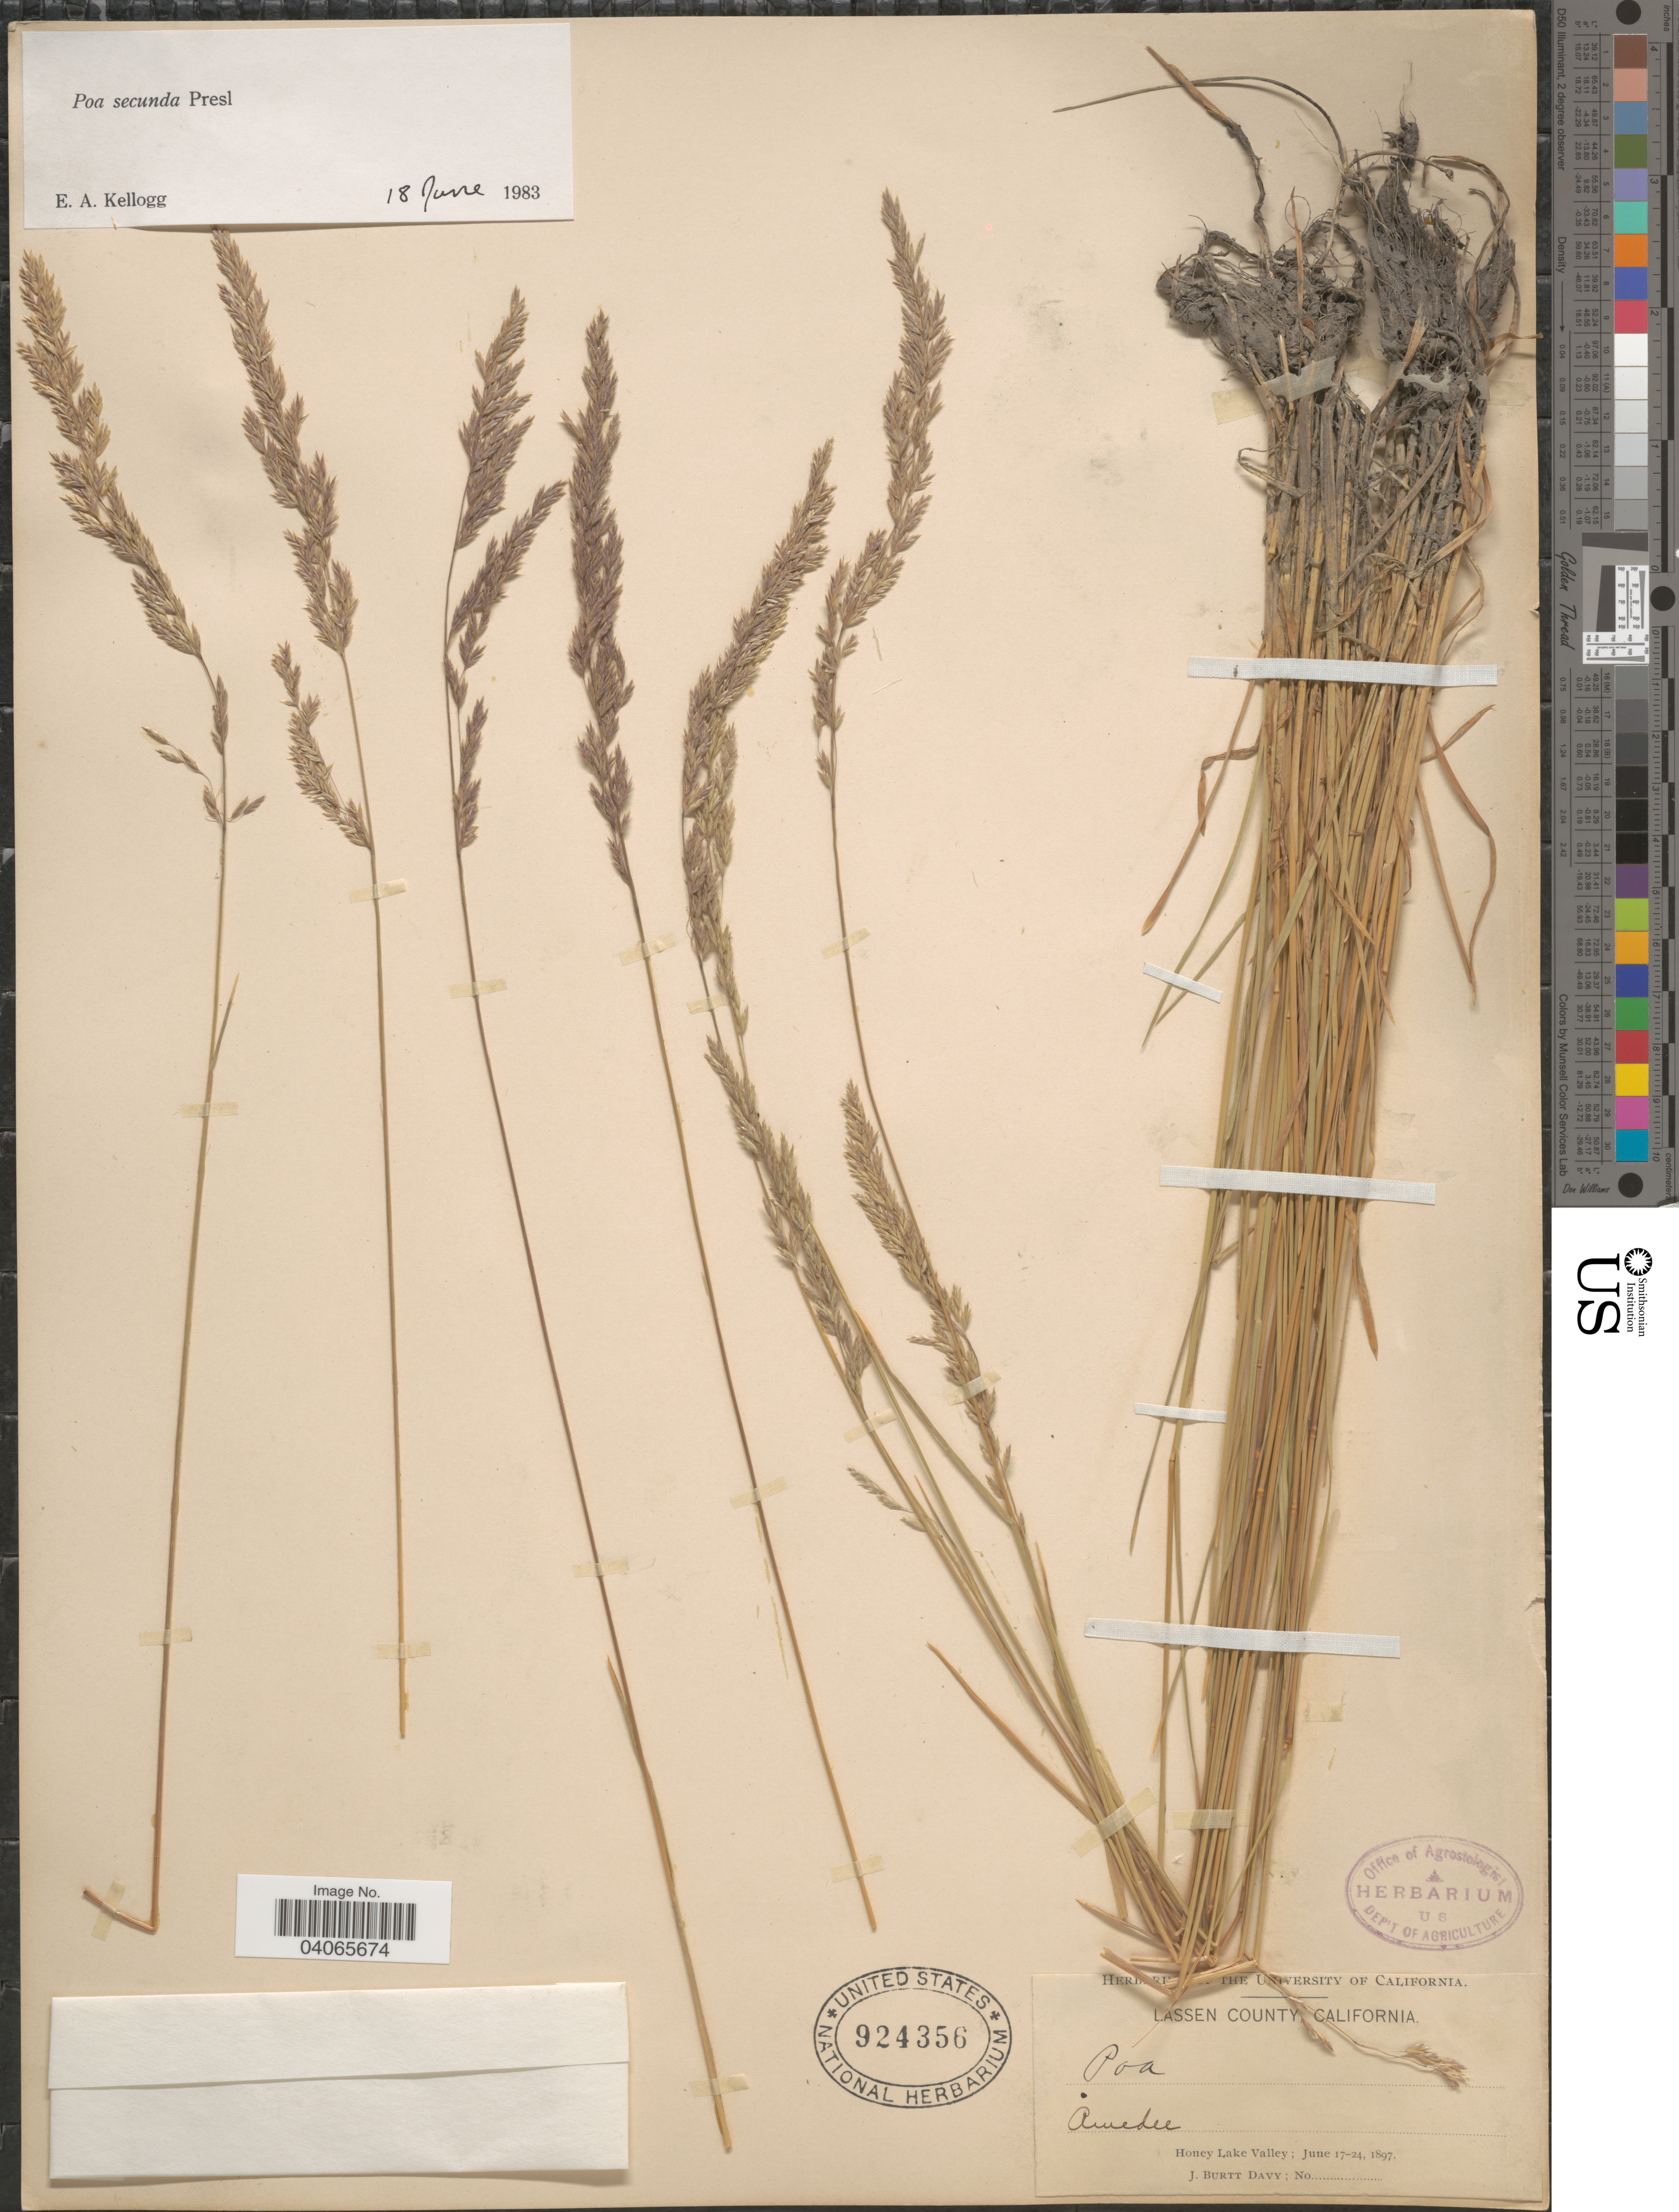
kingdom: Plantae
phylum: Tracheophyta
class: Liliopsida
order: Poales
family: Poaceae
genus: Poa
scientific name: Poa secunda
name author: J. Presl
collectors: J. Burtt Davy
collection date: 1897-06-17/1897-06-24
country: United States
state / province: California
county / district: Lassen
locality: Lassen County. Amedee. Honey Lake Valley.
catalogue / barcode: US 924356